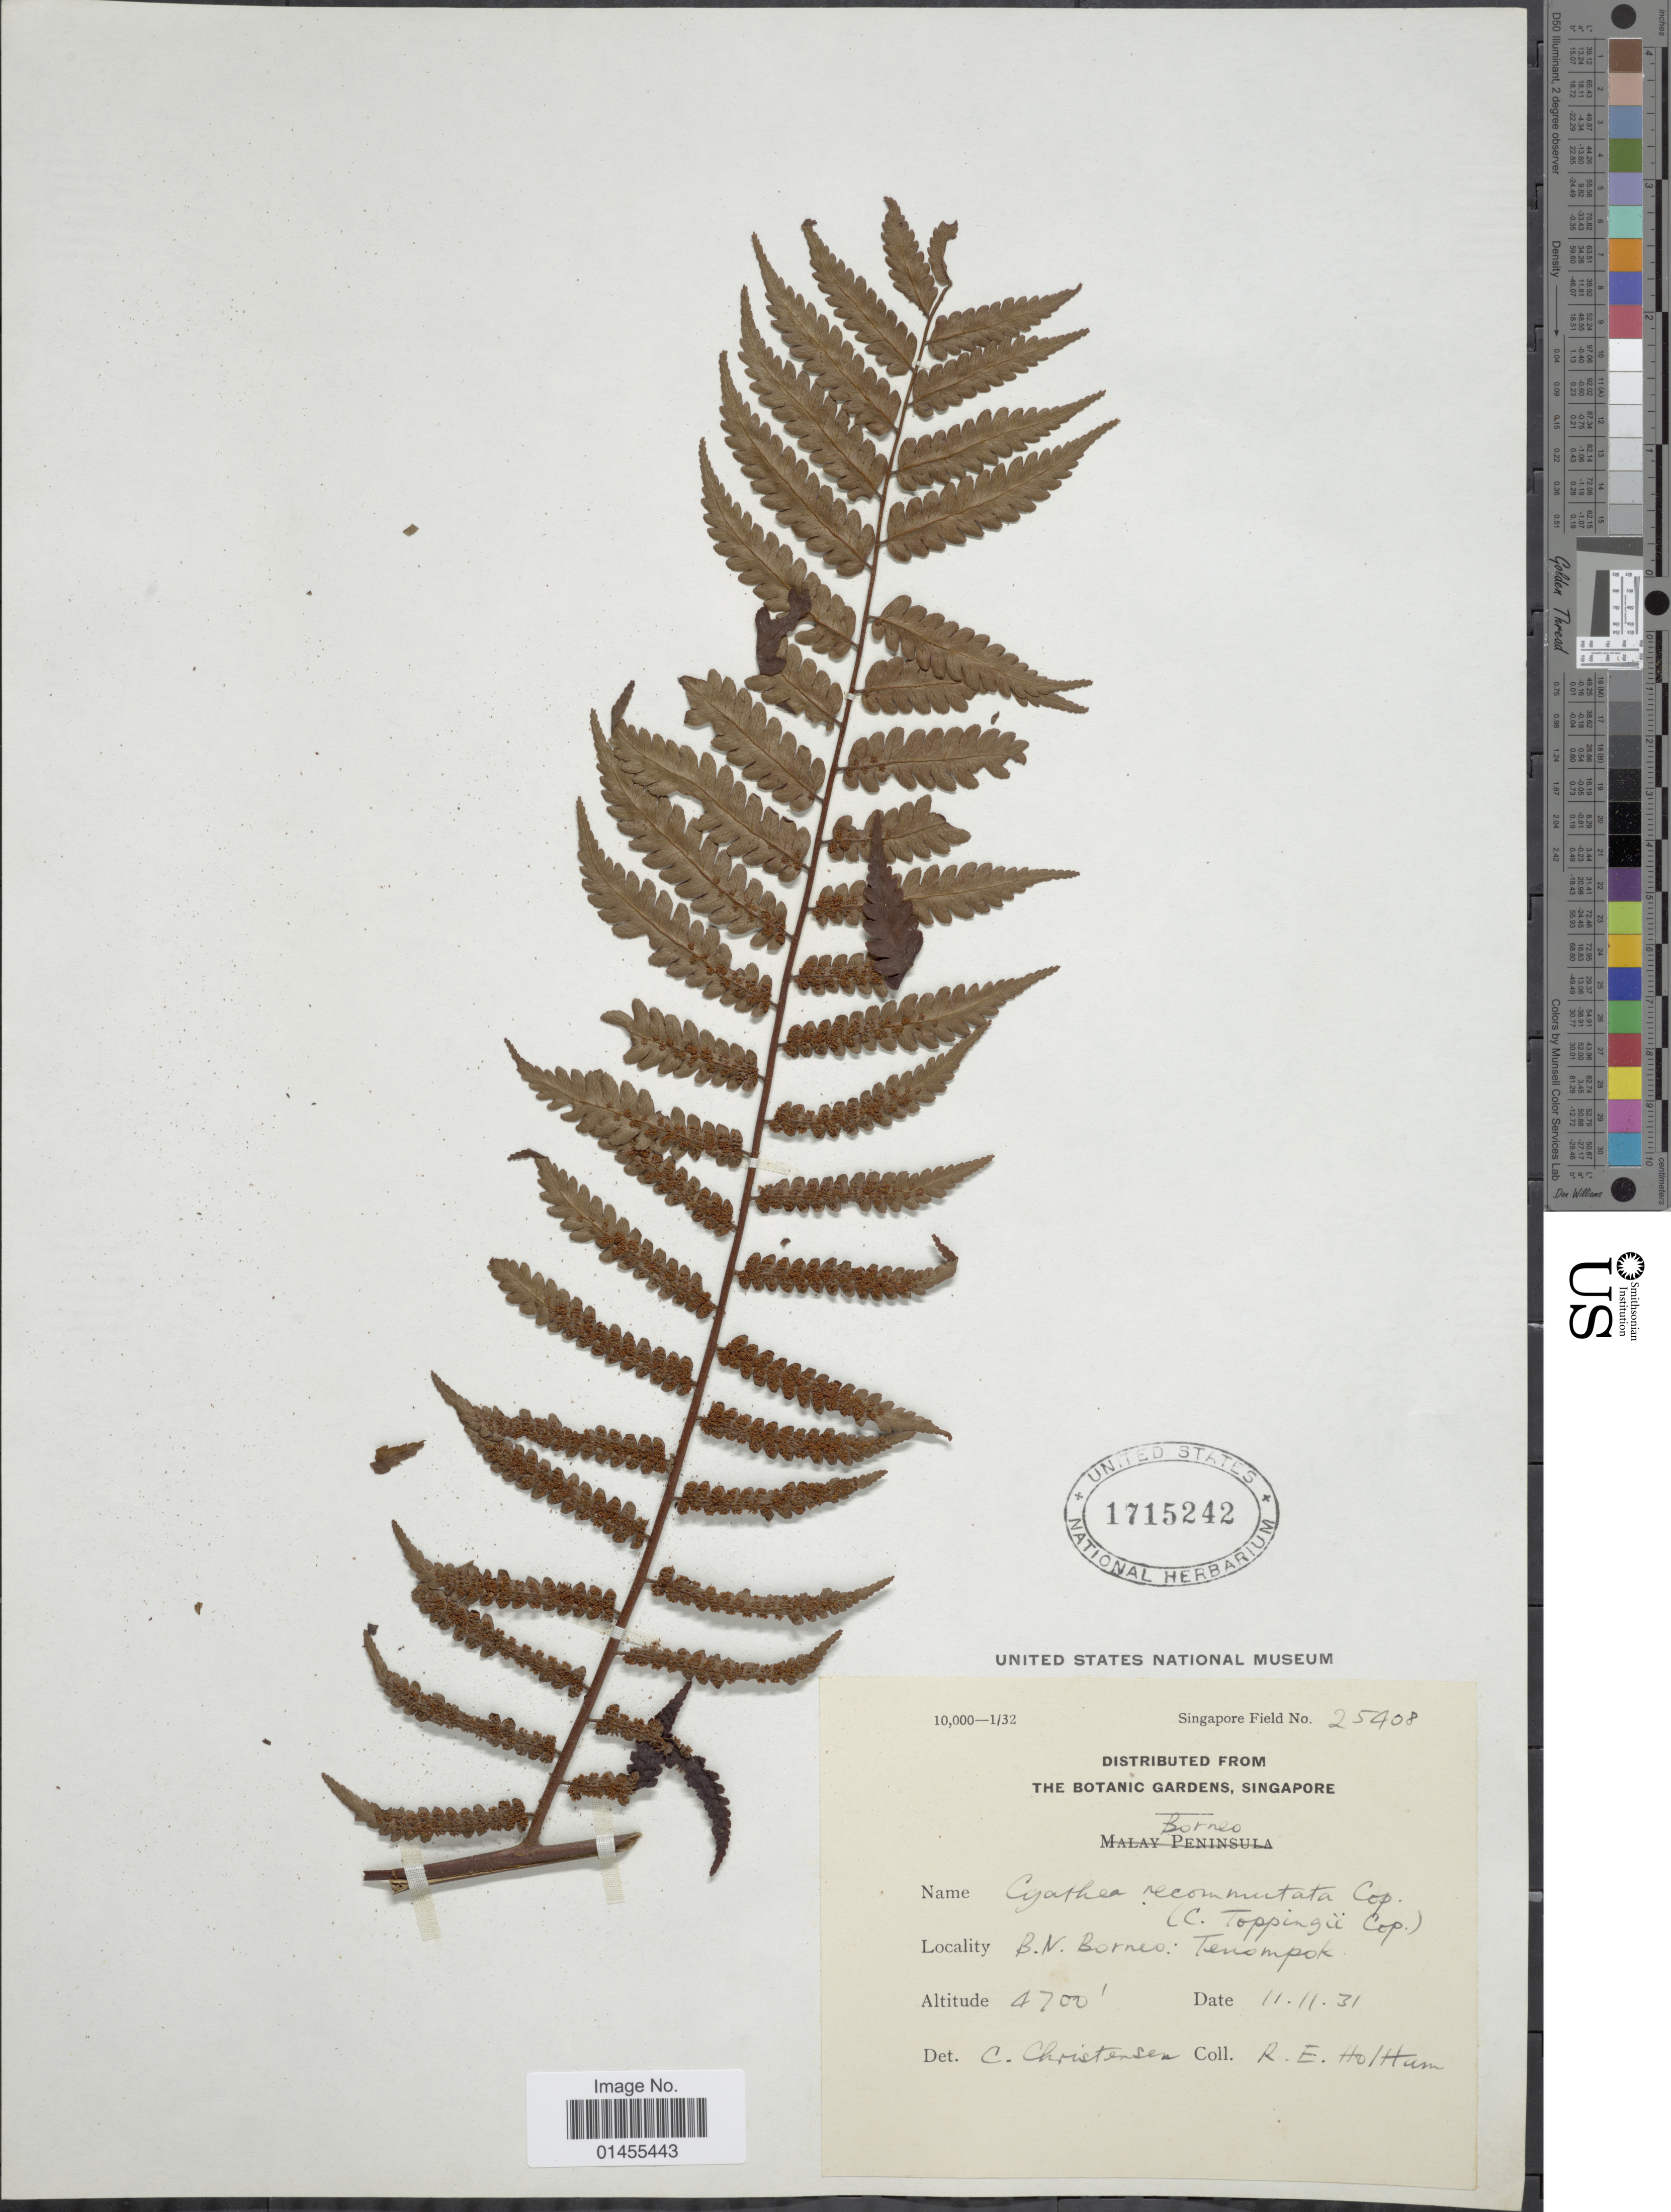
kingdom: Plantae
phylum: Tracheophyta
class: Polypodiopsida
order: Cyatheales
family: Cyatheaceae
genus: Alsophila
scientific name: Alsophila commutata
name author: Mett.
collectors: R. E. Holttum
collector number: Singapore Field 25408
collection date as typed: Transcribed d/m/y: 11/11/31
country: Malaysia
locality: B.N. Borneo Tenompok. [interpreted]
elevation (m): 1433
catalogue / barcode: US 1715242